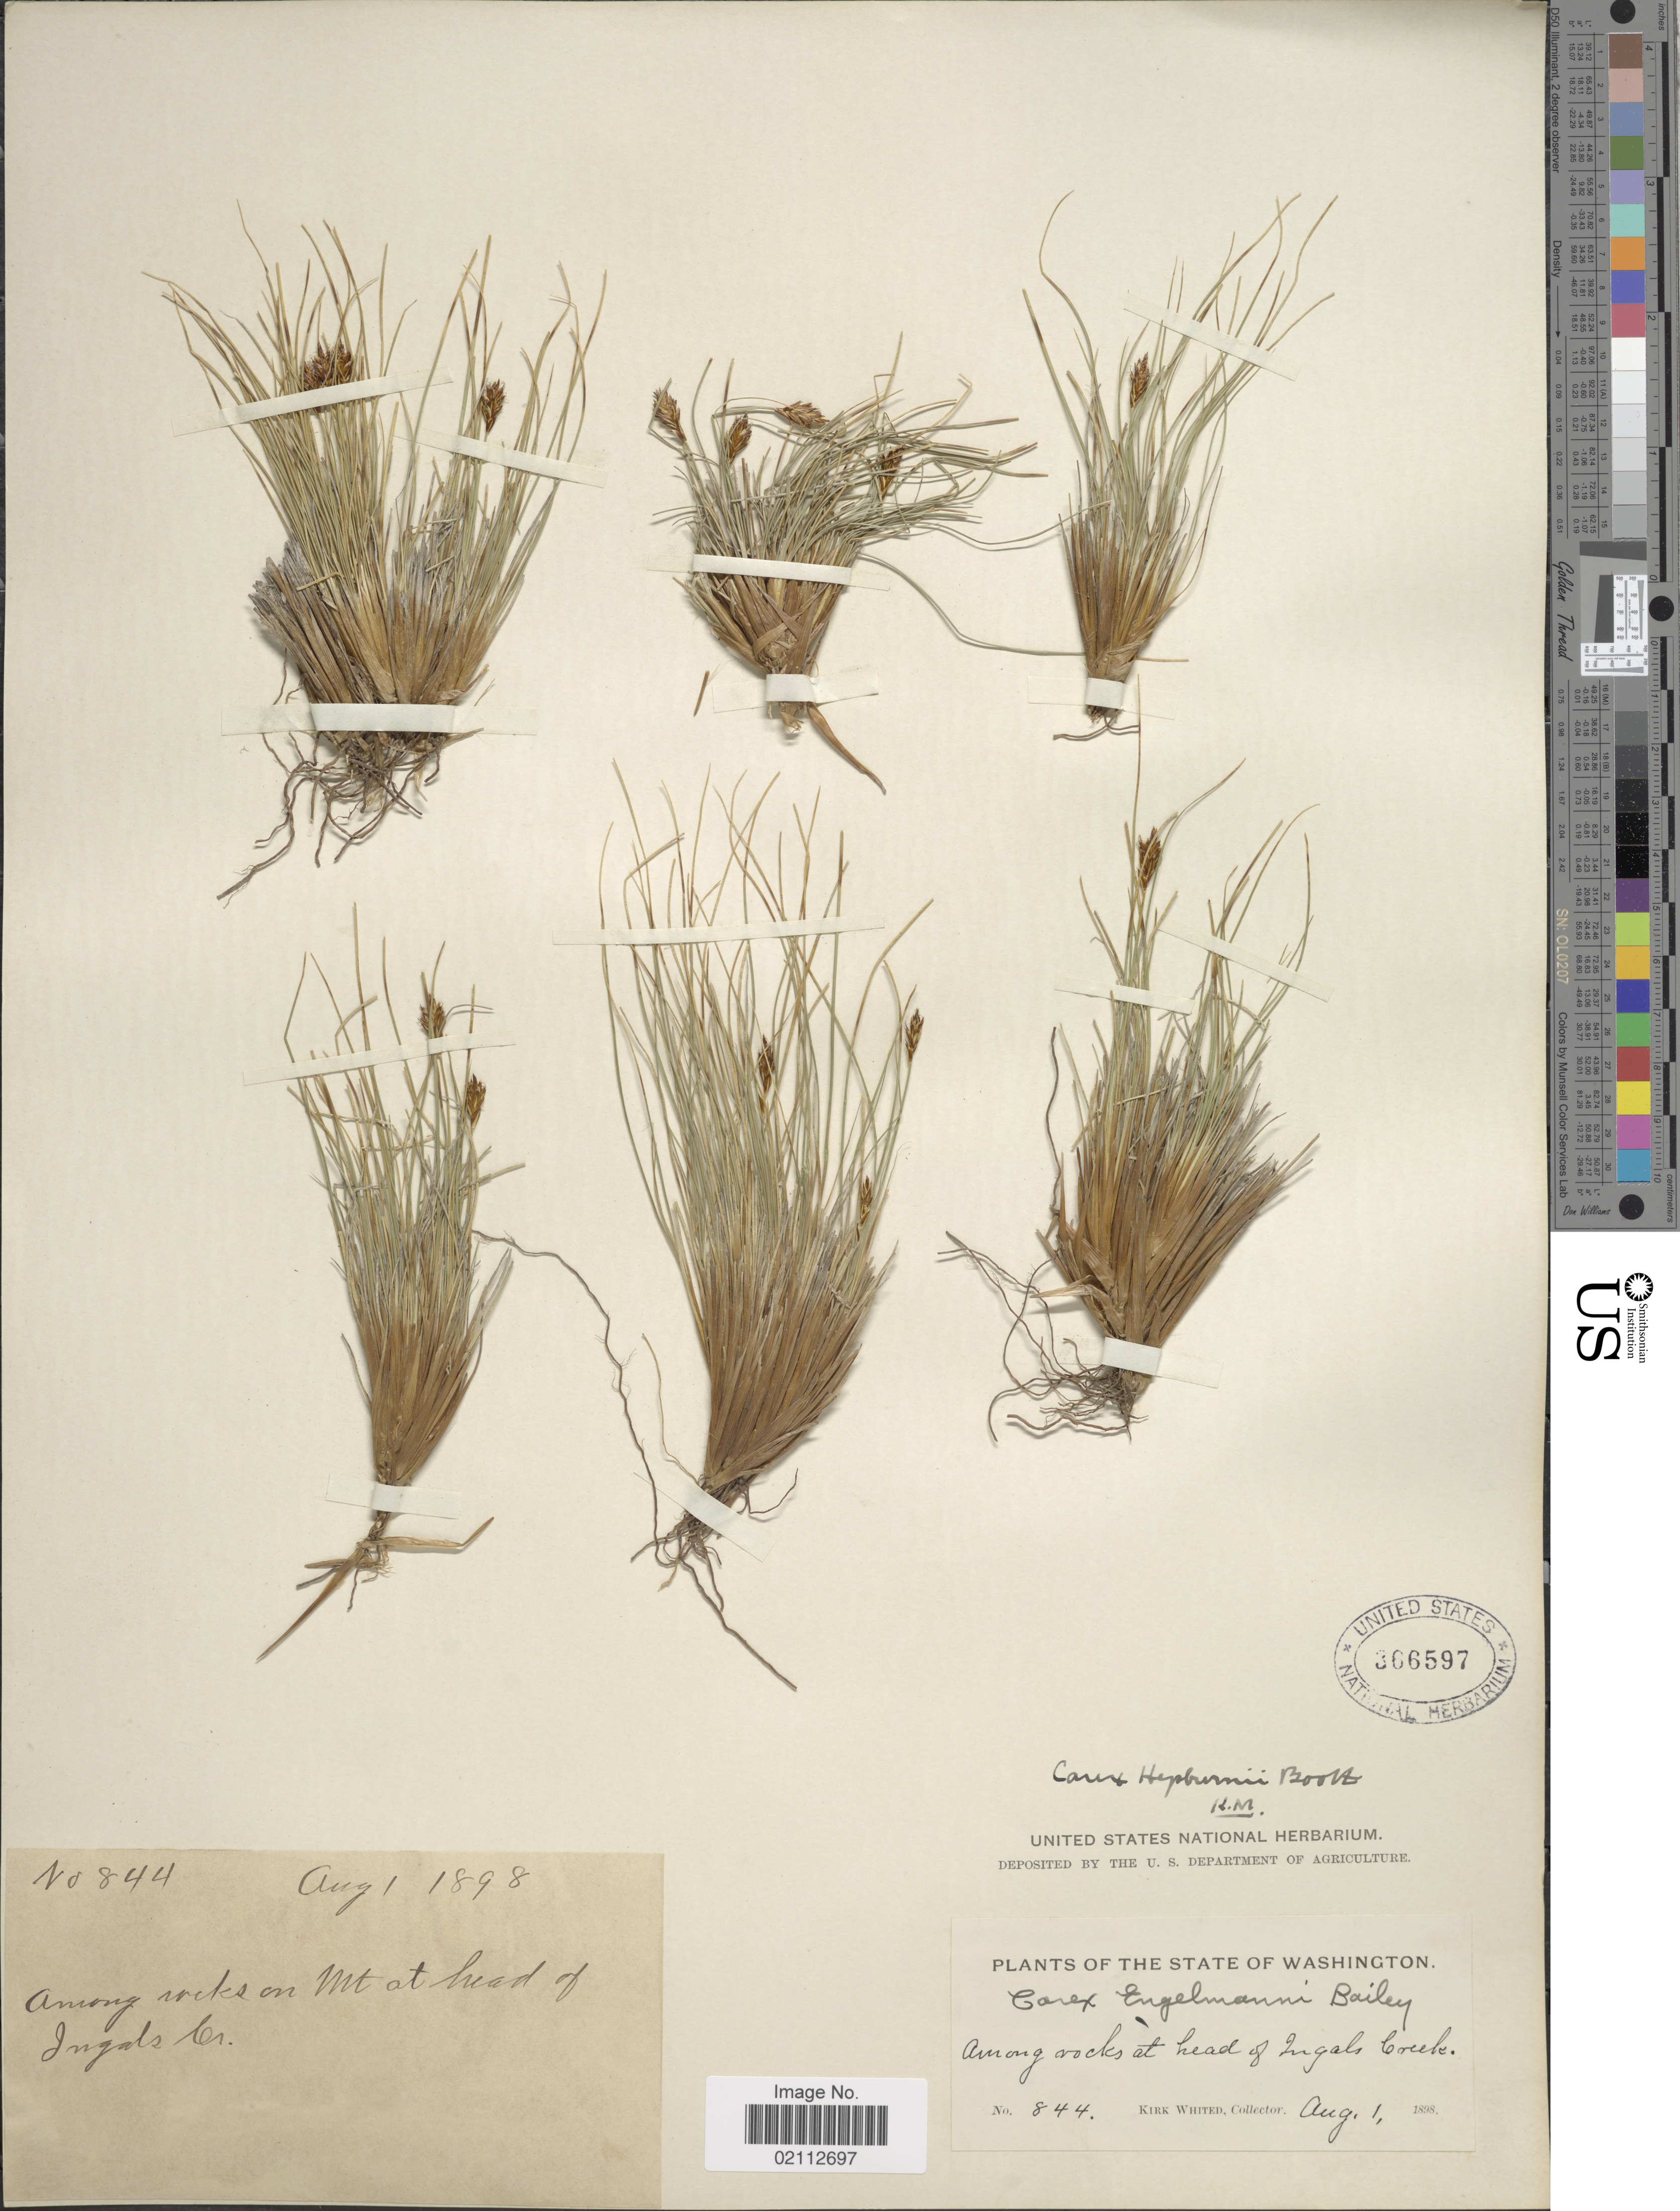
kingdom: Plantae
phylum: Tracheophyta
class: Liliopsida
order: Poales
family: Cyperaceae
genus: Carex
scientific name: Carex nardina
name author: (Hornem.) Fr.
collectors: K. Whited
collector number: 844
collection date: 1898-08-01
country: United States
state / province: Washington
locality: Head of Ingals Creek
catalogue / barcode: US 366597